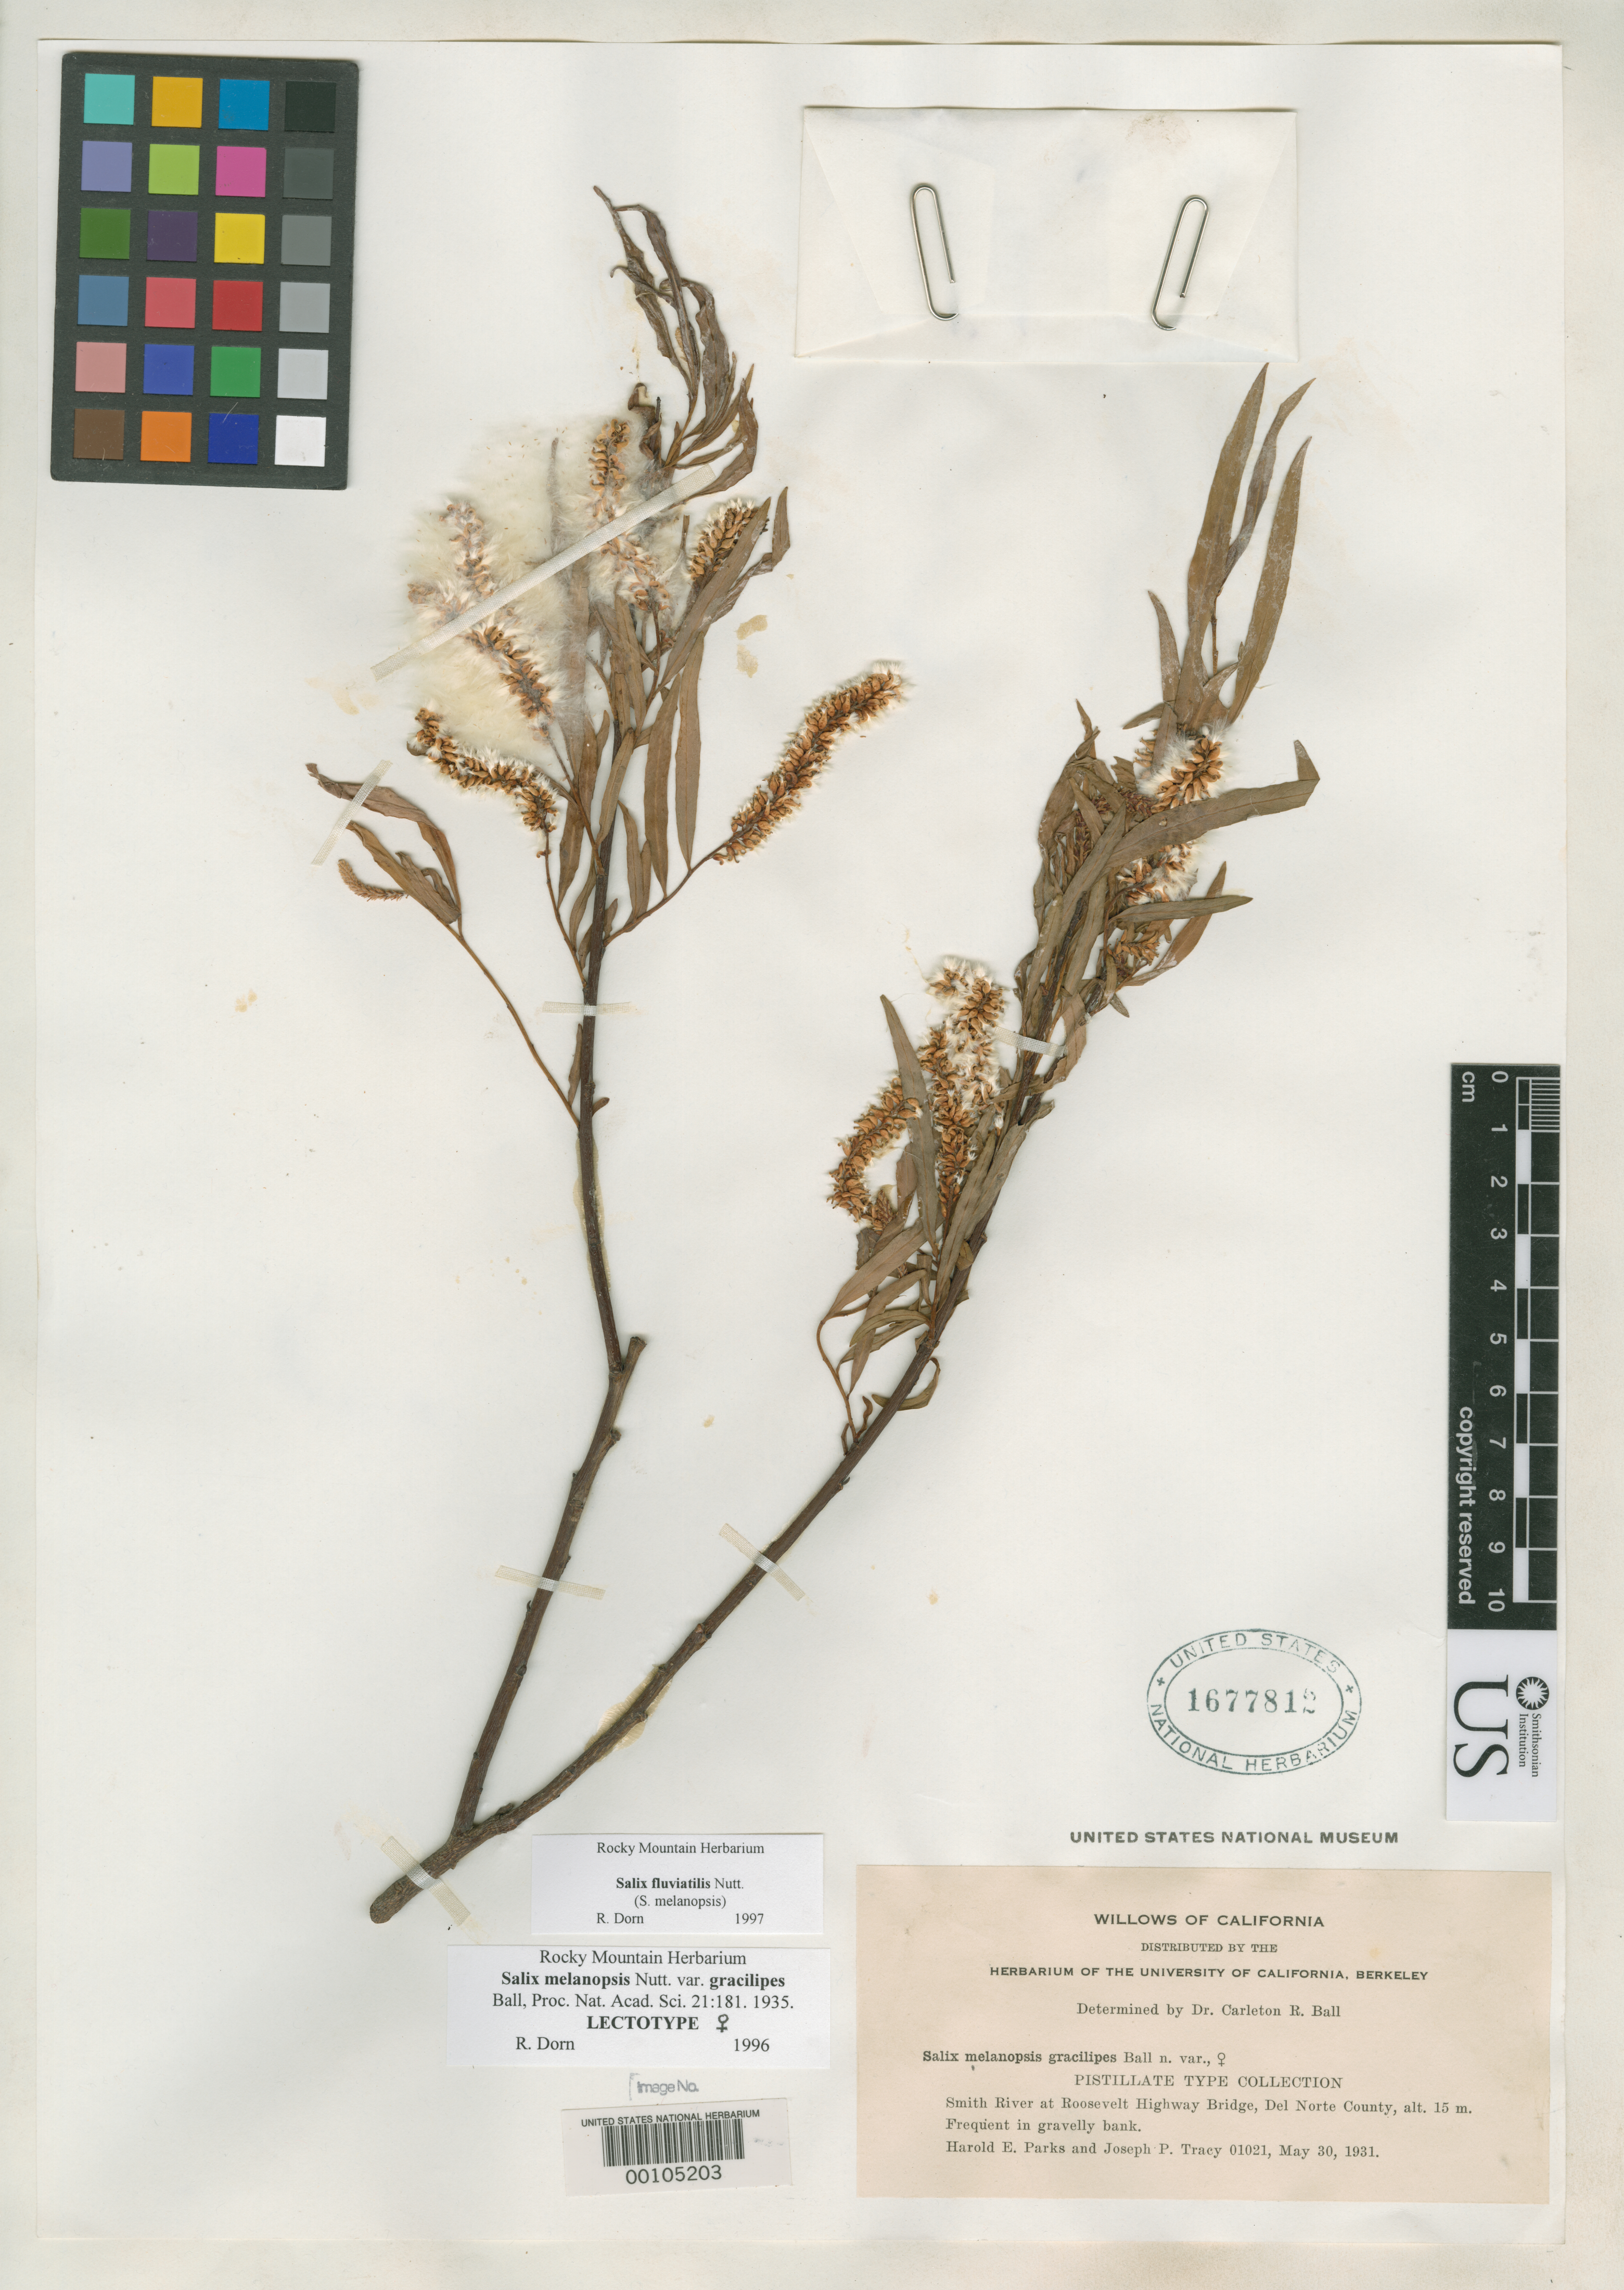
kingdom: Plantae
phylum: Tracheophyta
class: Magnoliopsida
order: Malpighiales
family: Salicaceae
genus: Salix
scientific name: Salix melanopsis var. gracilipes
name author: C.R. Ball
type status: Syntype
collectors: H. E. Parks & J. Tracy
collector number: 01021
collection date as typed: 30 May 1931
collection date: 1931-05-30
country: United States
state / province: California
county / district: Del Norte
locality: Smith River at Roosevelt highway bridge.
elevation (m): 15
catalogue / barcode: US 1677812